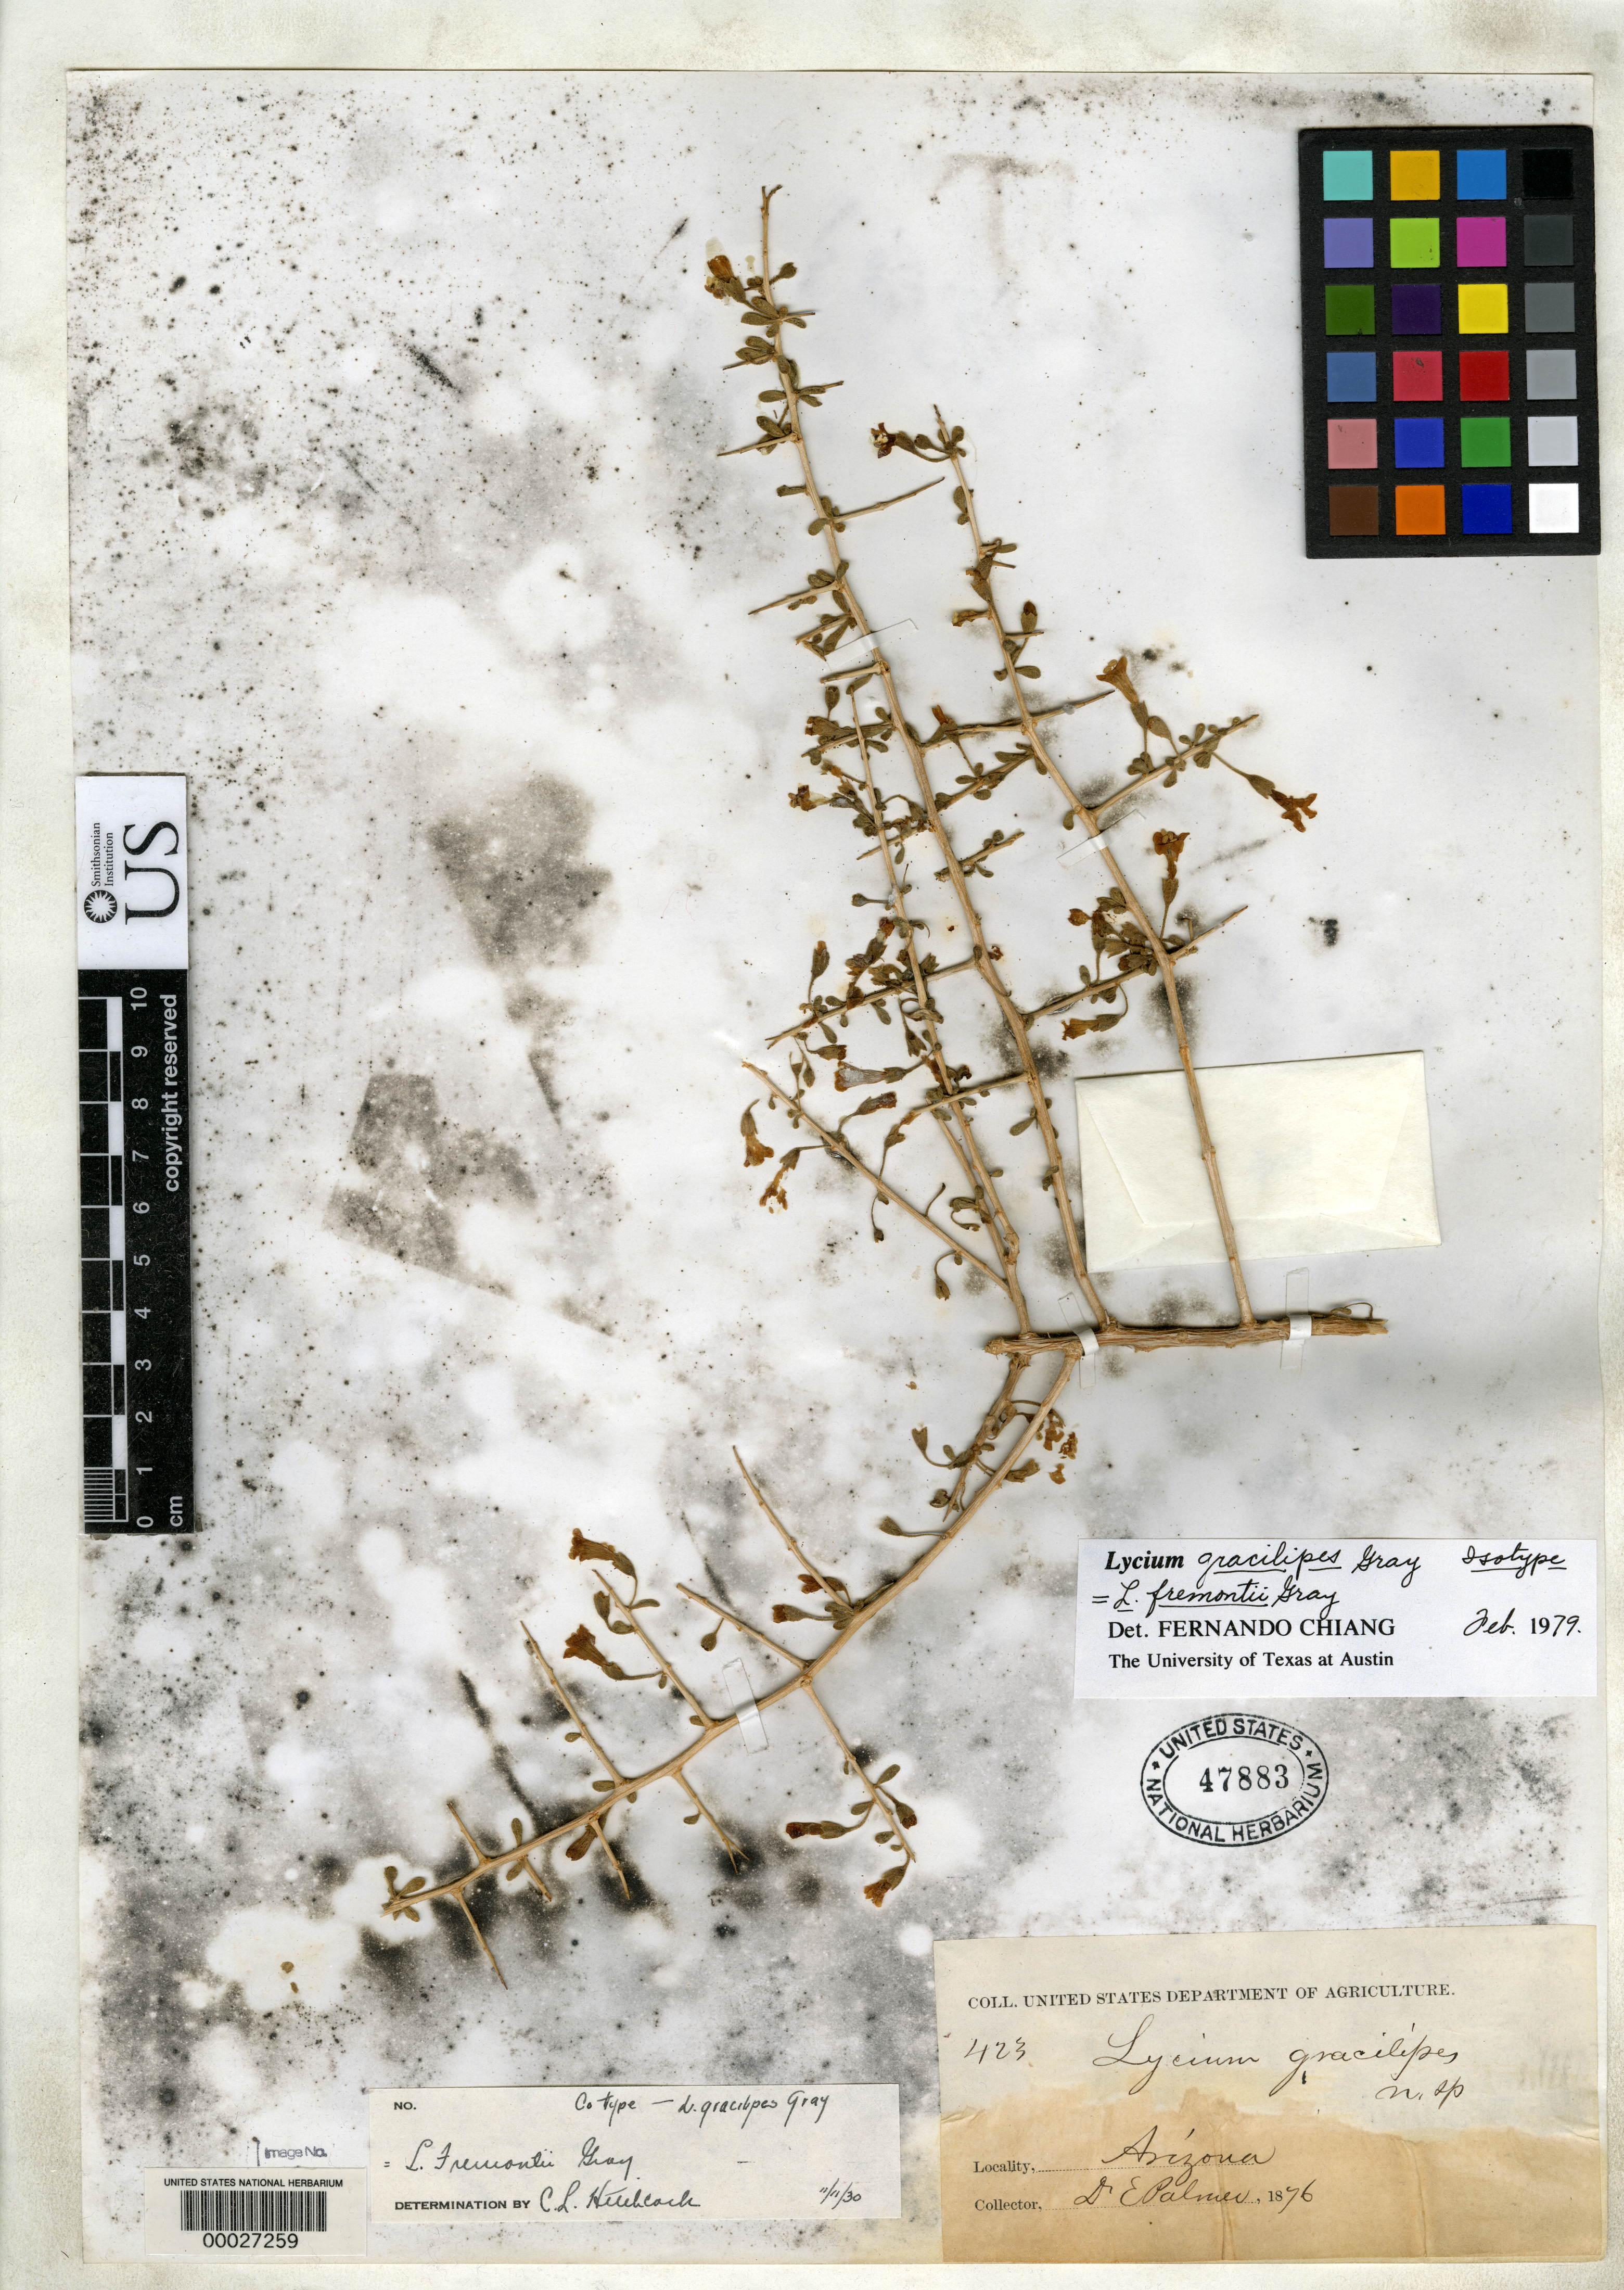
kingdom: Plantae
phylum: Tracheophyta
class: Magnoliopsida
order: Solanales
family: Solanaceae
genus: Lycium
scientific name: Lycium gracilipes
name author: A. Gray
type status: Syntype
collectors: E. Palmer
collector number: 423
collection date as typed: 1876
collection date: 1876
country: United States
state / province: Arizona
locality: Williams Fork (alias Bill Williams River).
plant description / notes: No collection number cited in protologue. This sheet (Palmer 423, USNH 47883) annotated by F. Chiang (1979) as "Isotype" but duplicate at GH annotated "lectotype". Lectotypification not found, apparently ined.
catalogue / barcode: US 47883